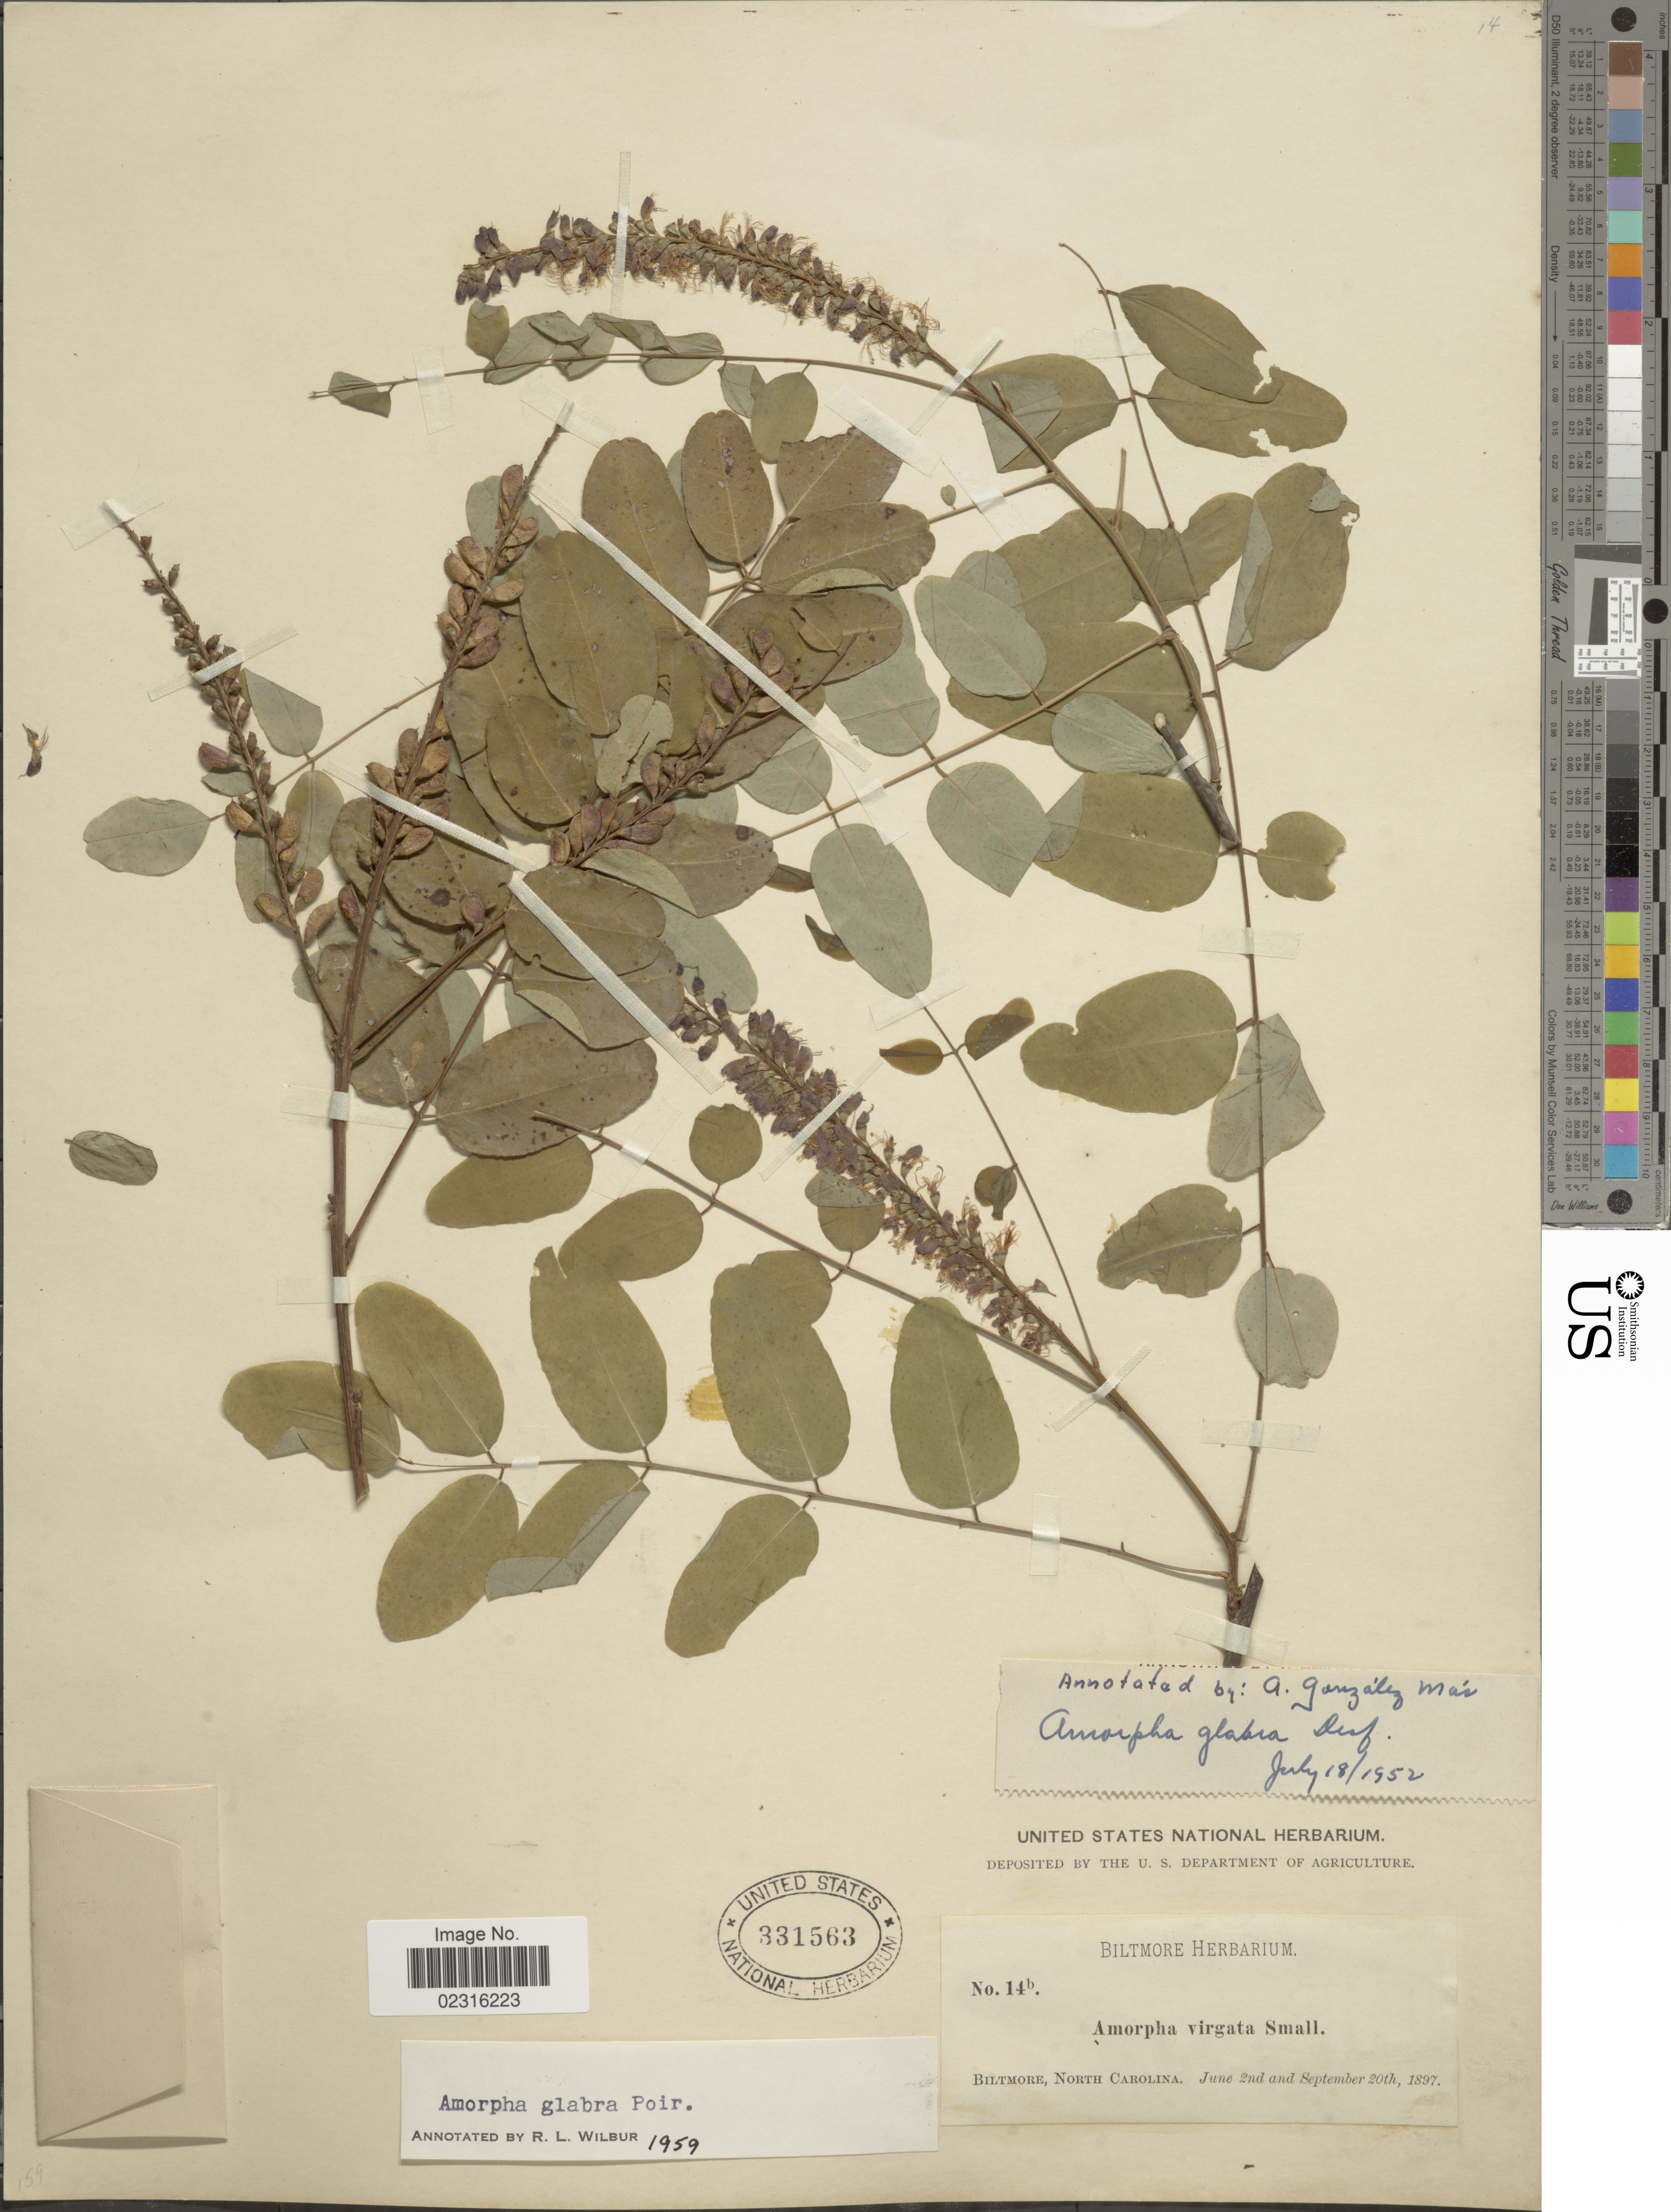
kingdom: Plantae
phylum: Tracheophyta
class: Magnoliopsida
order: Fabales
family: Fabaceae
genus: Amorpha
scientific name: Amorpha glabra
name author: (Pers.) Poir.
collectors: ex herb. Biltmore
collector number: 14b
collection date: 1897-06-02/1897-09-20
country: United States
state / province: North Carolina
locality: Biltmore.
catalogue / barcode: US 331563